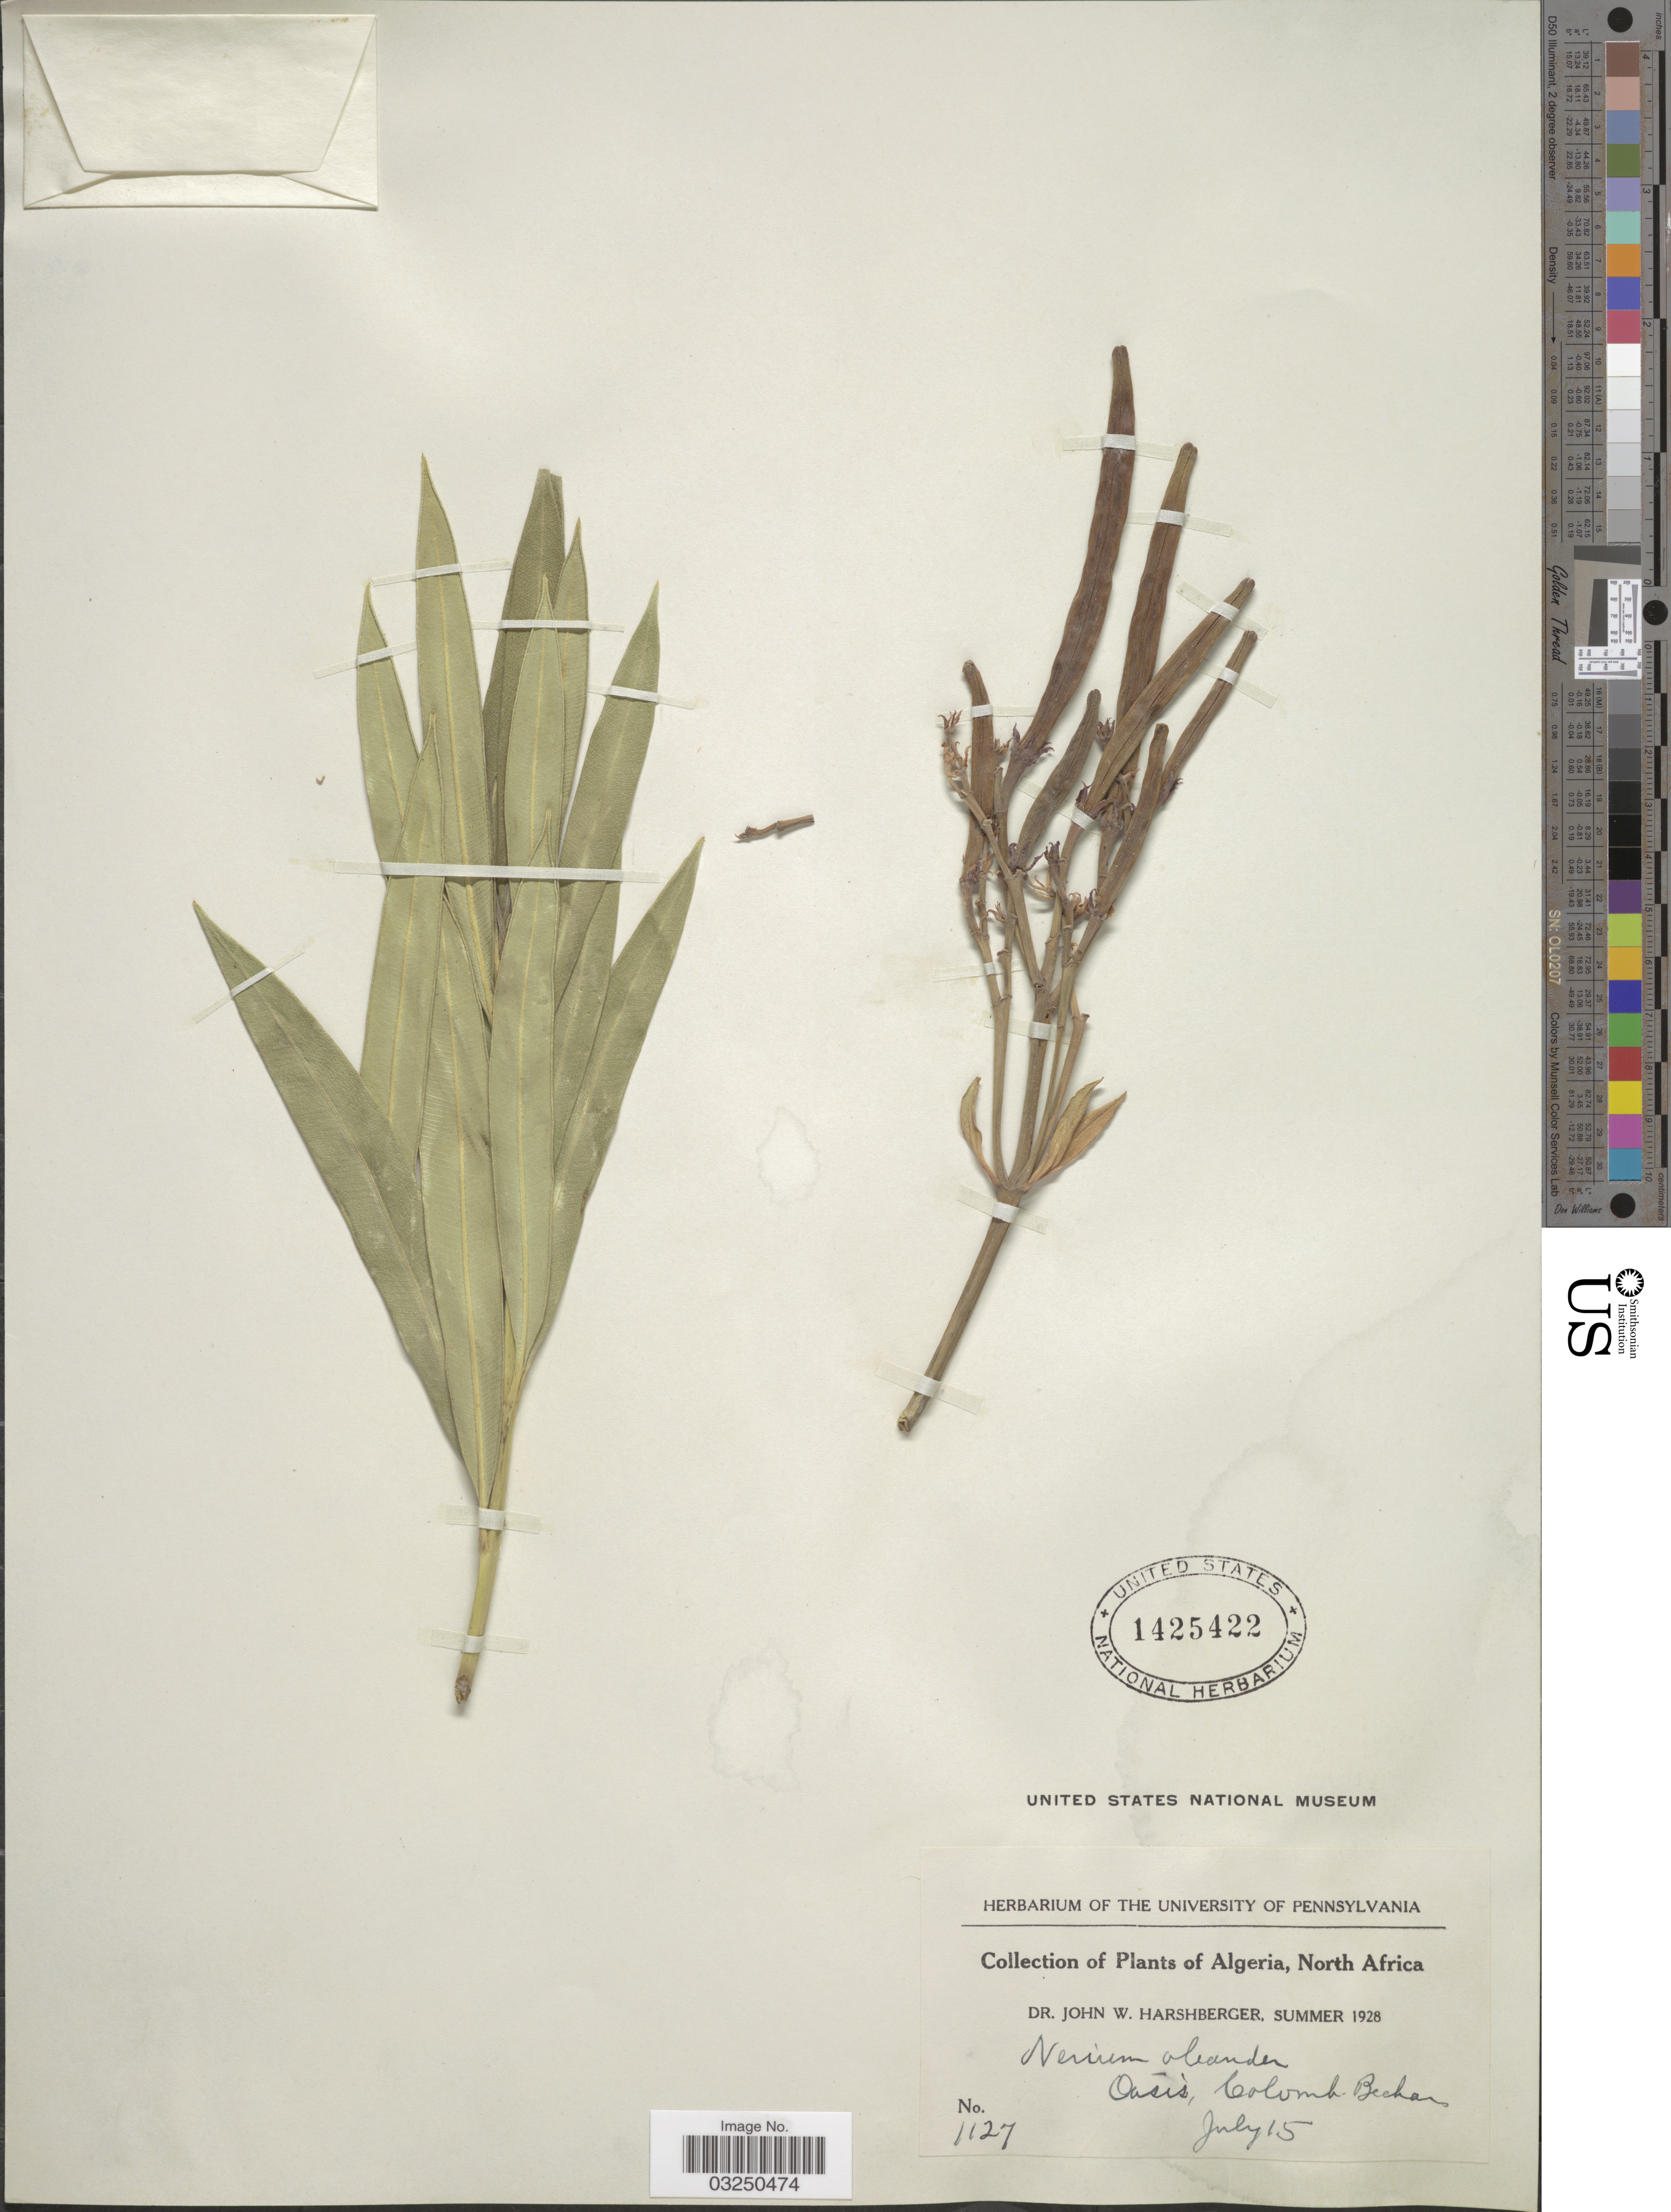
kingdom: Plantae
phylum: Tracheophyta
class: Magnoliopsida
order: Gentianales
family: Apocynaceae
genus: Nerium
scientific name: Nerium oleander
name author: L.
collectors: J. W. Harshberger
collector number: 1127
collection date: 1928-07-15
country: Algeria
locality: Oasis, Colomb-Bechar.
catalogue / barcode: US 1425422